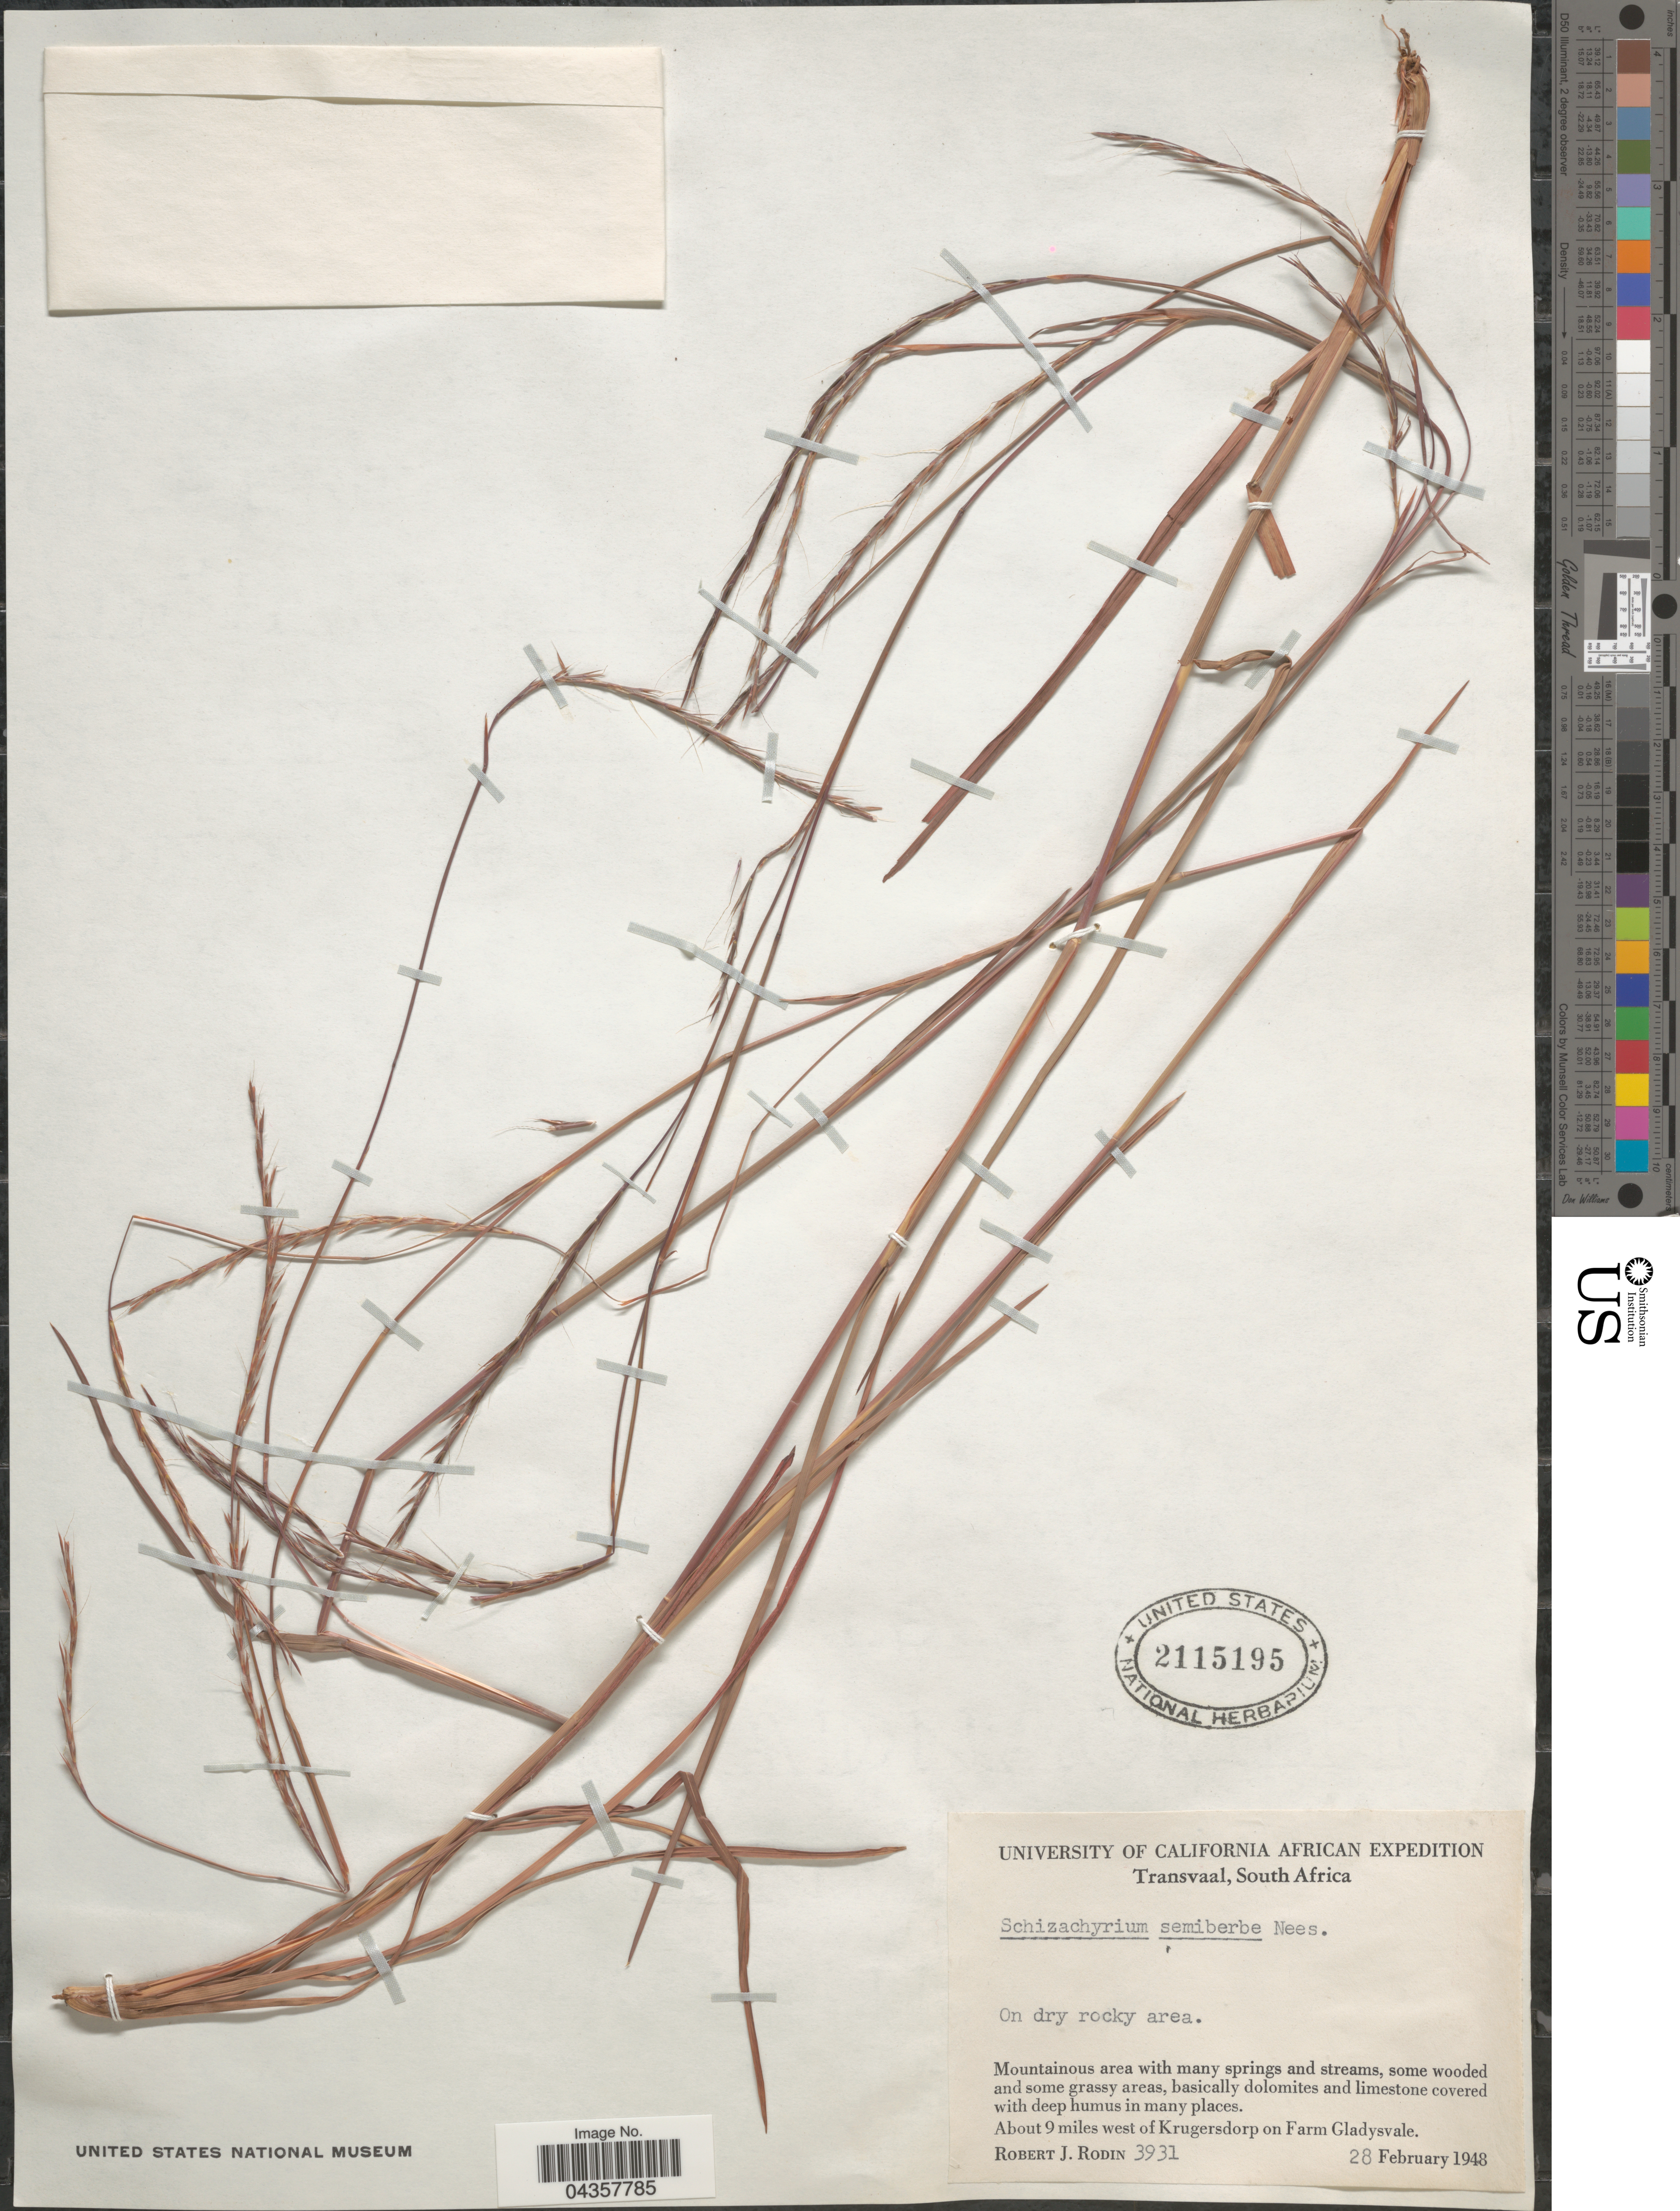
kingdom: Plantae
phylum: Tracheophyta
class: Liliopsida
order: Poales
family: Poaceae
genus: Schizachyrium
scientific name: Schizachyrium sanguineum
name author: (Retz.) Alston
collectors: R. J. Rodin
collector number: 3931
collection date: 1948-02-28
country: South Africa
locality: Transvaal. Mountainous area with many springs and streams, some wooded and some grassy areas. About 9 miles west of Krugersdorp on Farm Gladysvale.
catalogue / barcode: US 2115195